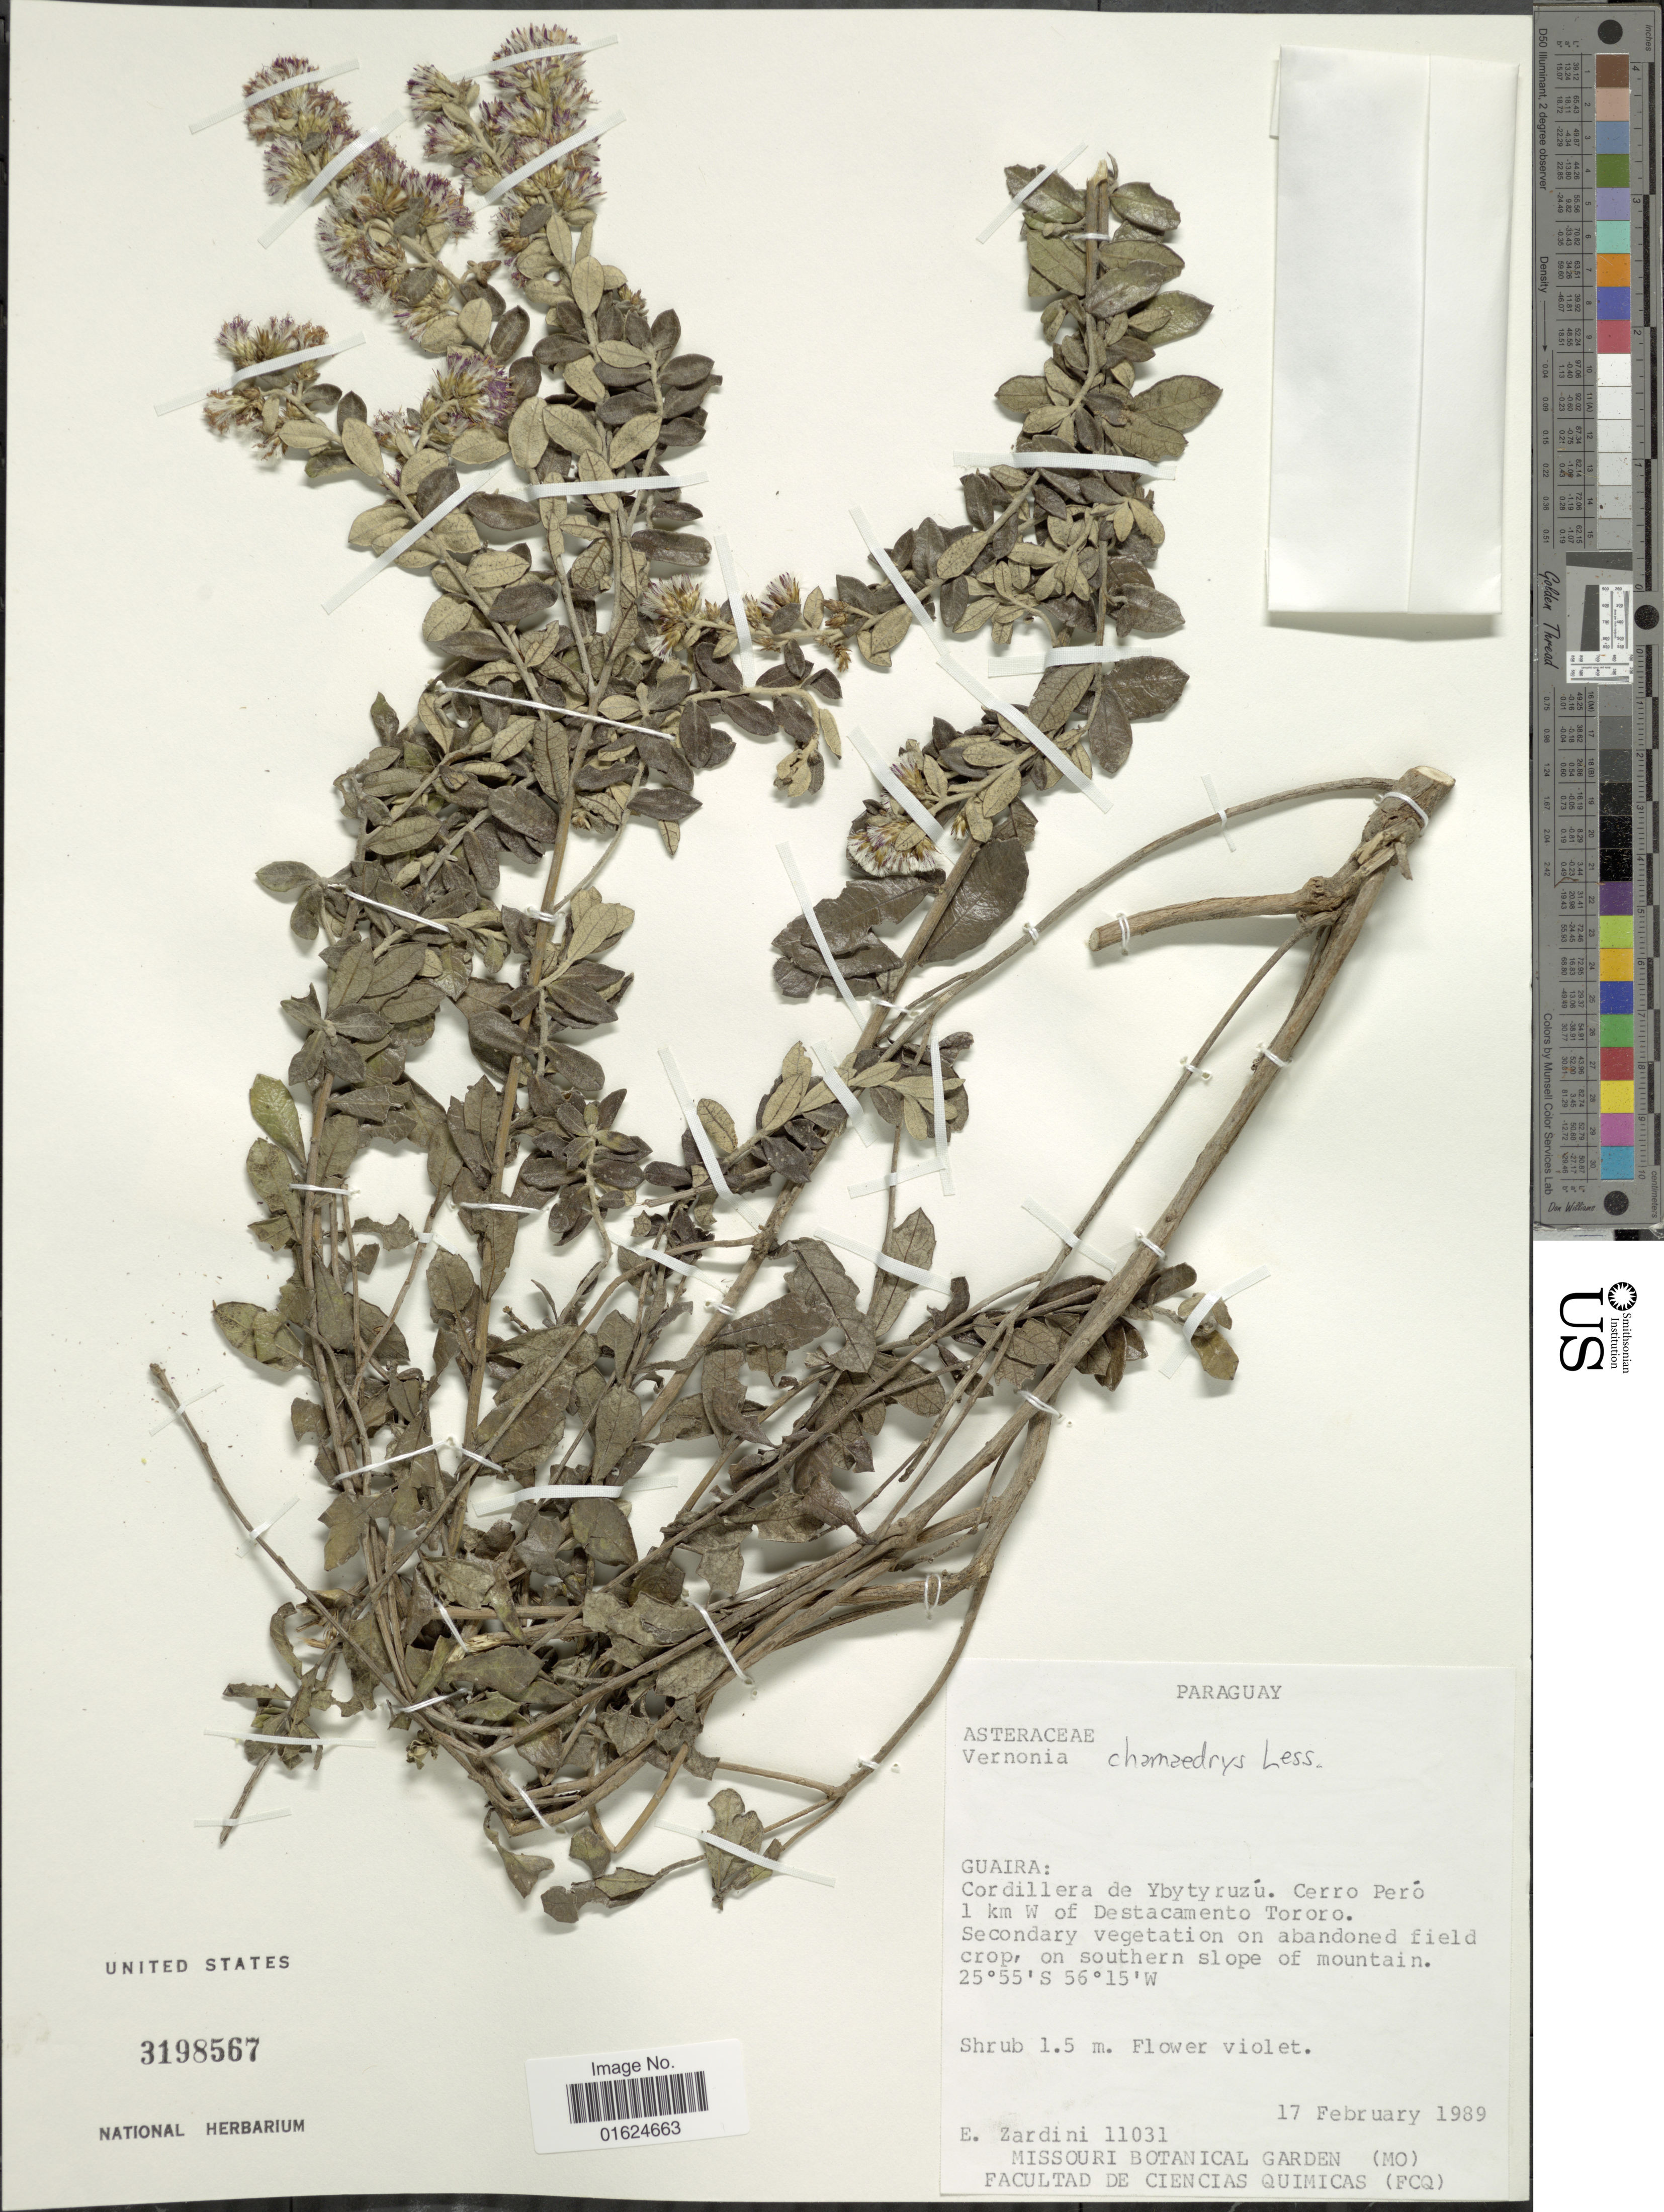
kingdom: Plantae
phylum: Tracheophyta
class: Magnoliopsida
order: Asterales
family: Asteraceae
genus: Vernonanthura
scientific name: Vernonanthura chamaedrys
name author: (Less.) H. Rob.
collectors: E. M. Zardini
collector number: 11031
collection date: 1989-02-17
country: Paraguay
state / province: Guaira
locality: Cordillera de Ybytyruzú. Cerro Peró 1 km W of Destacamento Tororo. Secondary vegetation on abandoned field crop, om southern slope of mountain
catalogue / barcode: US 3198567